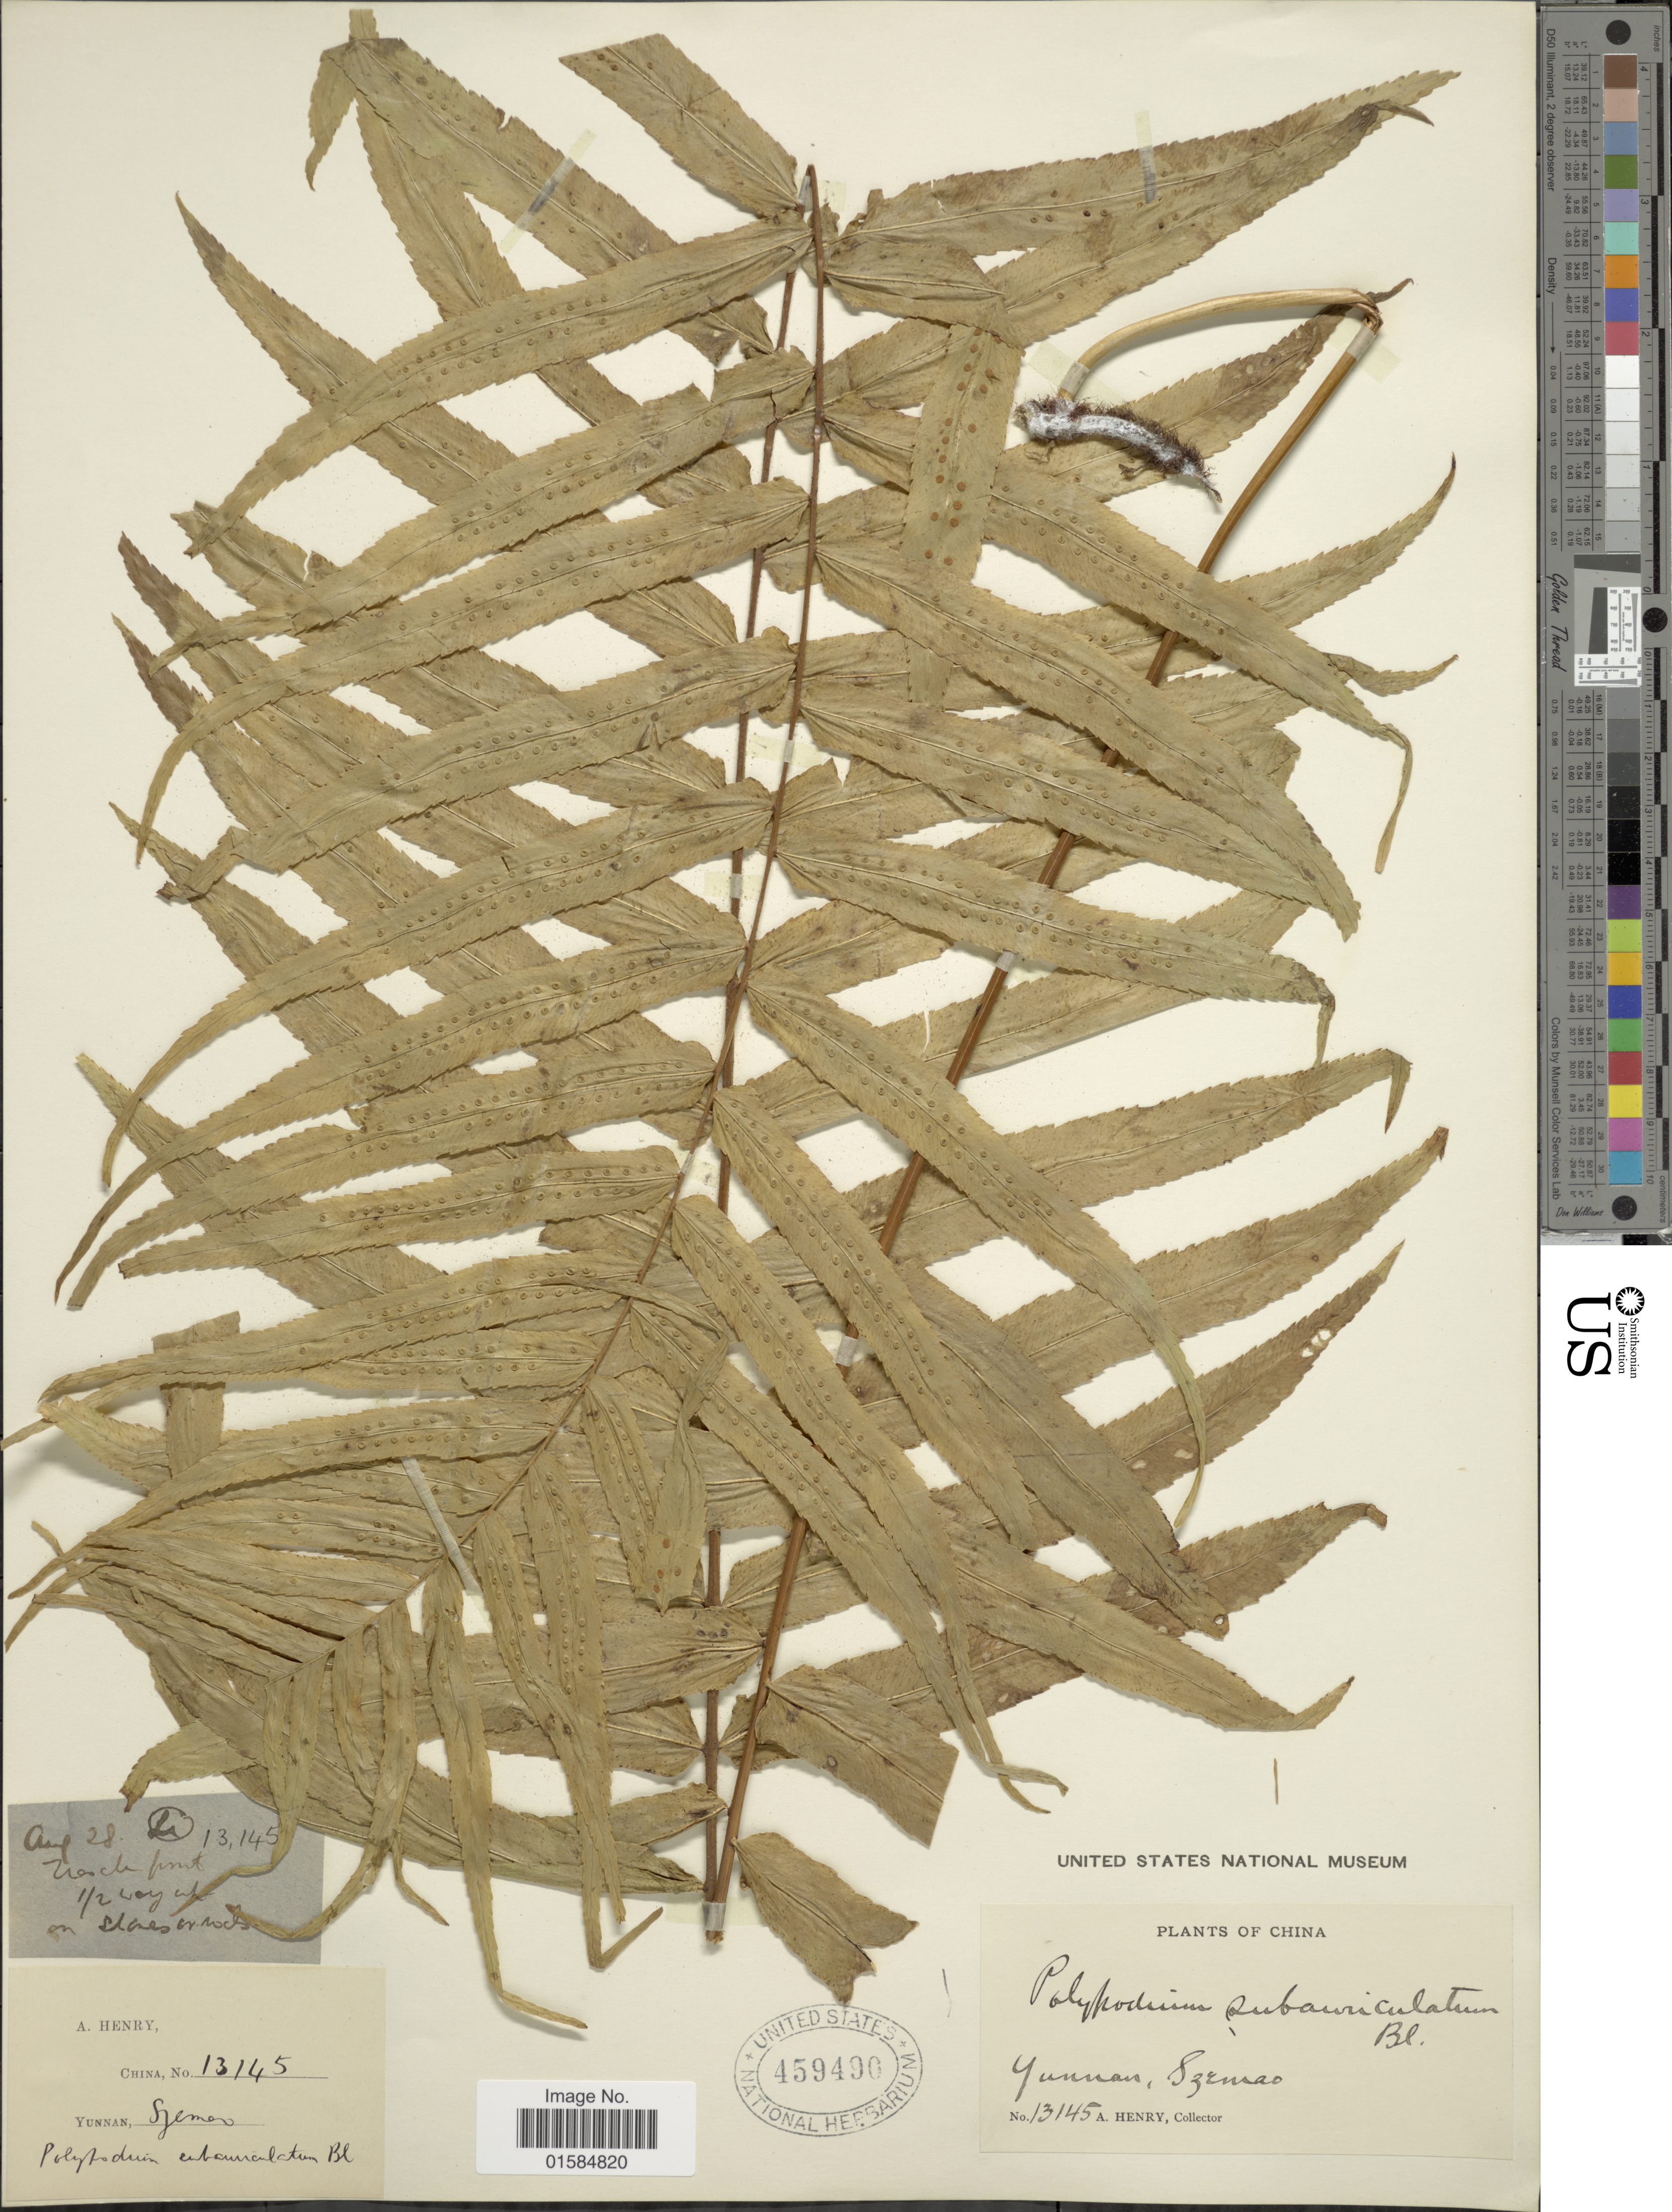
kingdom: Plantae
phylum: Tracheophyta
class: Polypodiopsida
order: Polypodiales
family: Polypodiaceae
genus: Goniophlebium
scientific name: Goniophlebium subauriculatum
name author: (Blume) C. Presl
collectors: A. Henry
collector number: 13145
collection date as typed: Transcribed d/m/y: /8/28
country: China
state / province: Yunnan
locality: Yunnan, Szemao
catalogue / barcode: US 459490